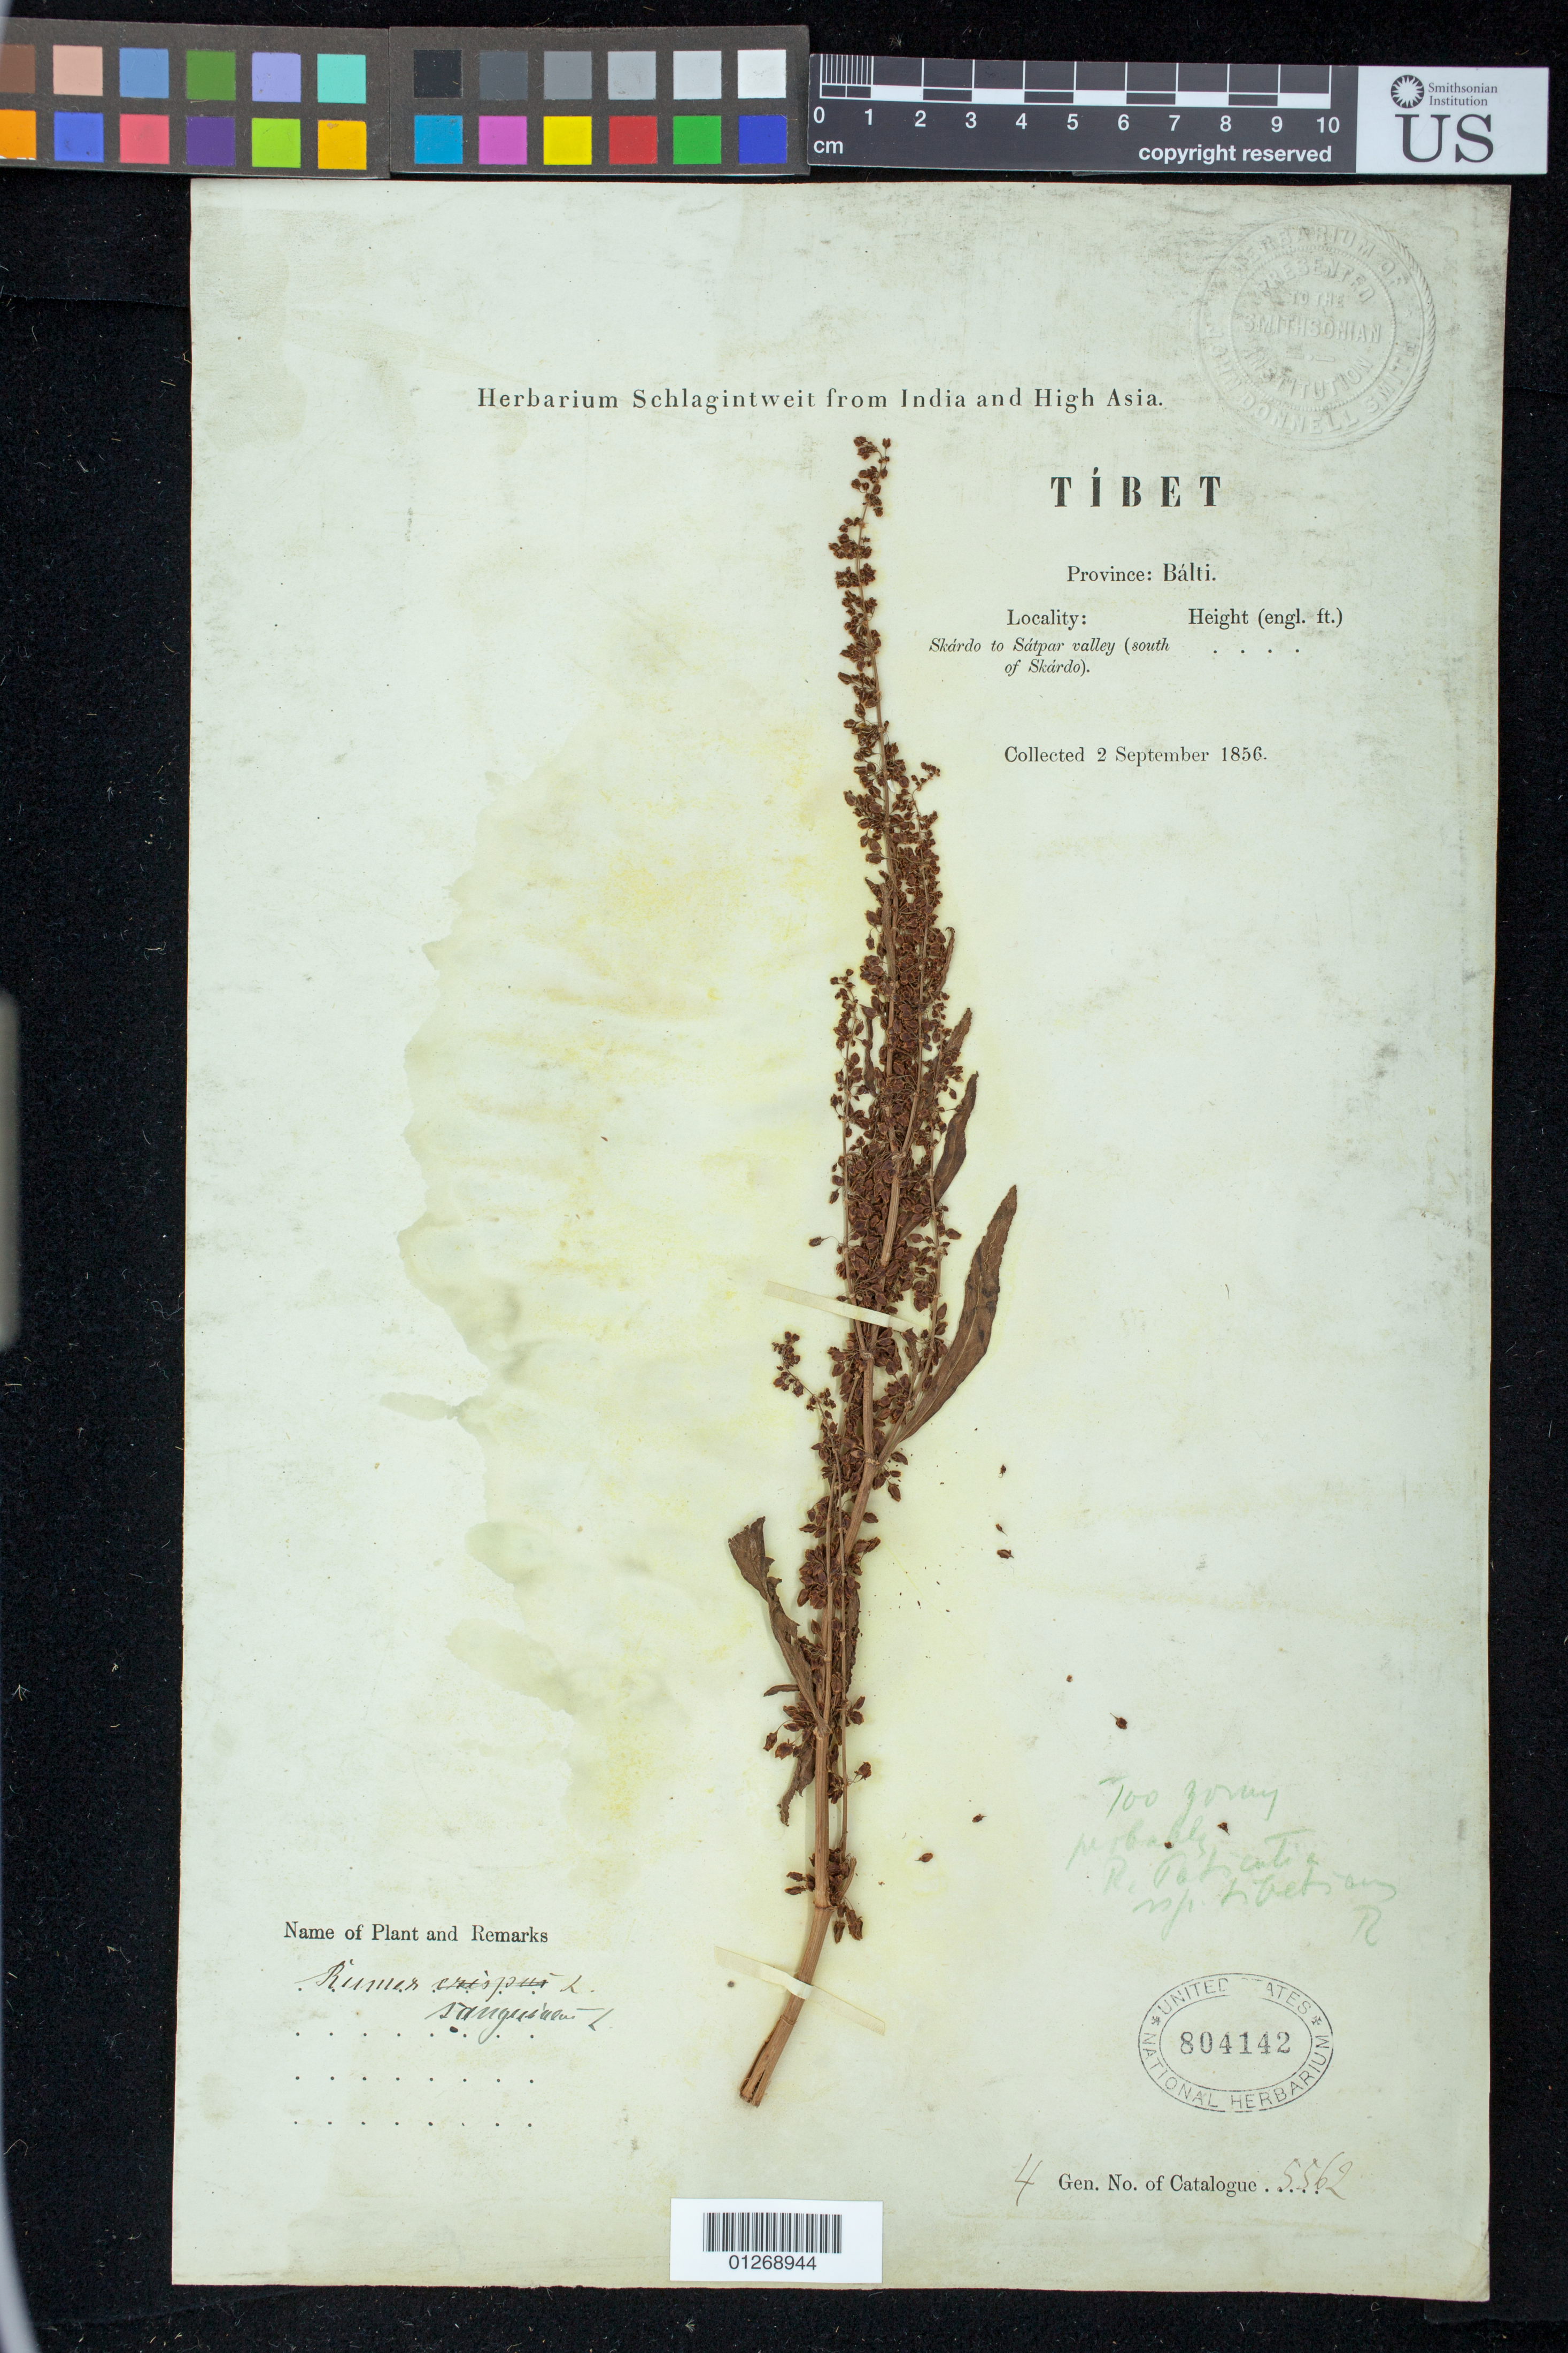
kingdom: Plantae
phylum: Tracheophyta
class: Magnoliopsida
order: Caryophyllales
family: Polygonaceae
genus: Rumex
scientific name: Rumex tibeticus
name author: Rech. f.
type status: Isosyntype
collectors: Herbarium Schlagintweit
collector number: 5562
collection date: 1856-09-02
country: Pakistan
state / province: Gilgit-Baltistan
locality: Tibet. Province Bálti. Skárdo to Sátpar valley (south of Skárdo) [=Skardu, now in Pakistan]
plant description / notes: Specimen ex John Donnell Smith herbarium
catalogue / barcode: US 804142